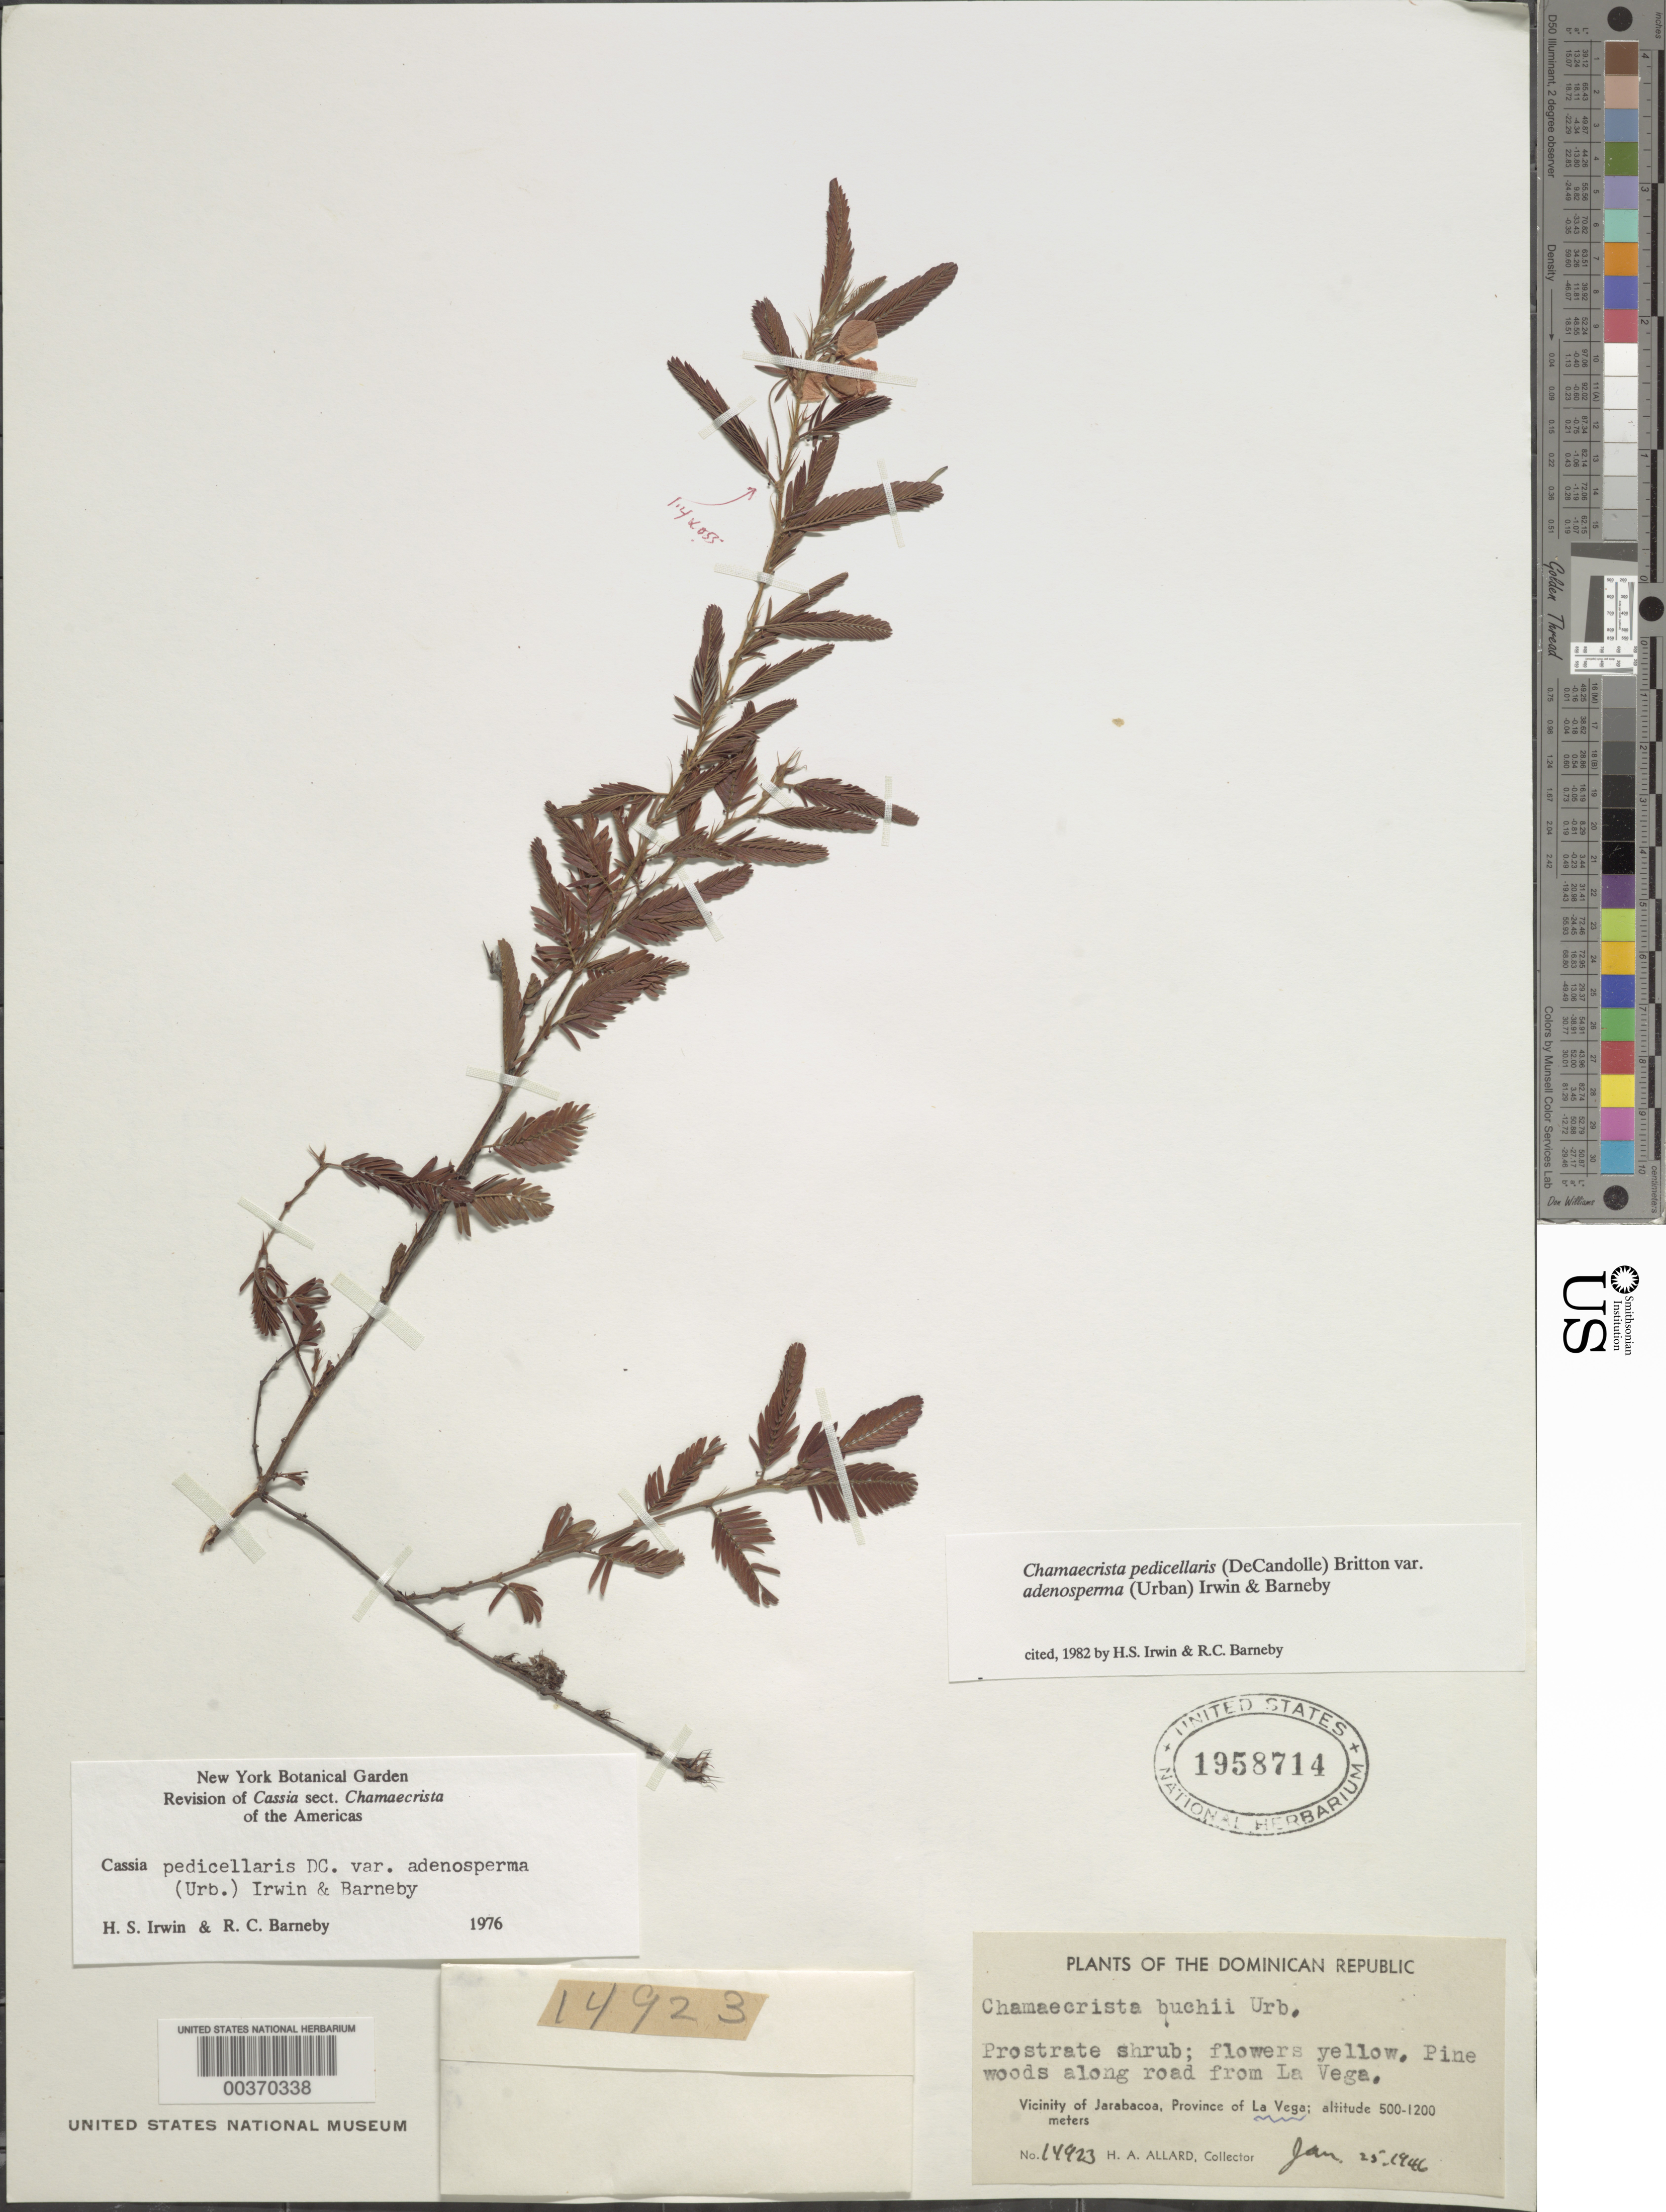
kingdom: Plantae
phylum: Tracheophyta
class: Magnoliopsida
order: Fabales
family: Fabaceae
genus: Chamaecrista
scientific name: Chamaecrista pedicellaris var. adenosperma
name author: (Urb.) H.S. Irwin & Barneby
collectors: H. A. Allard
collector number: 14923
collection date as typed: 25 Jan 1946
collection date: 1946-01-25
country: Dominican Republic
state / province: La Vega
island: Hispaniola Island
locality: Along road from la vega; vicinity of jarabacoa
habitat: Pine woods along road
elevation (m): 500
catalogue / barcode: US 1958714